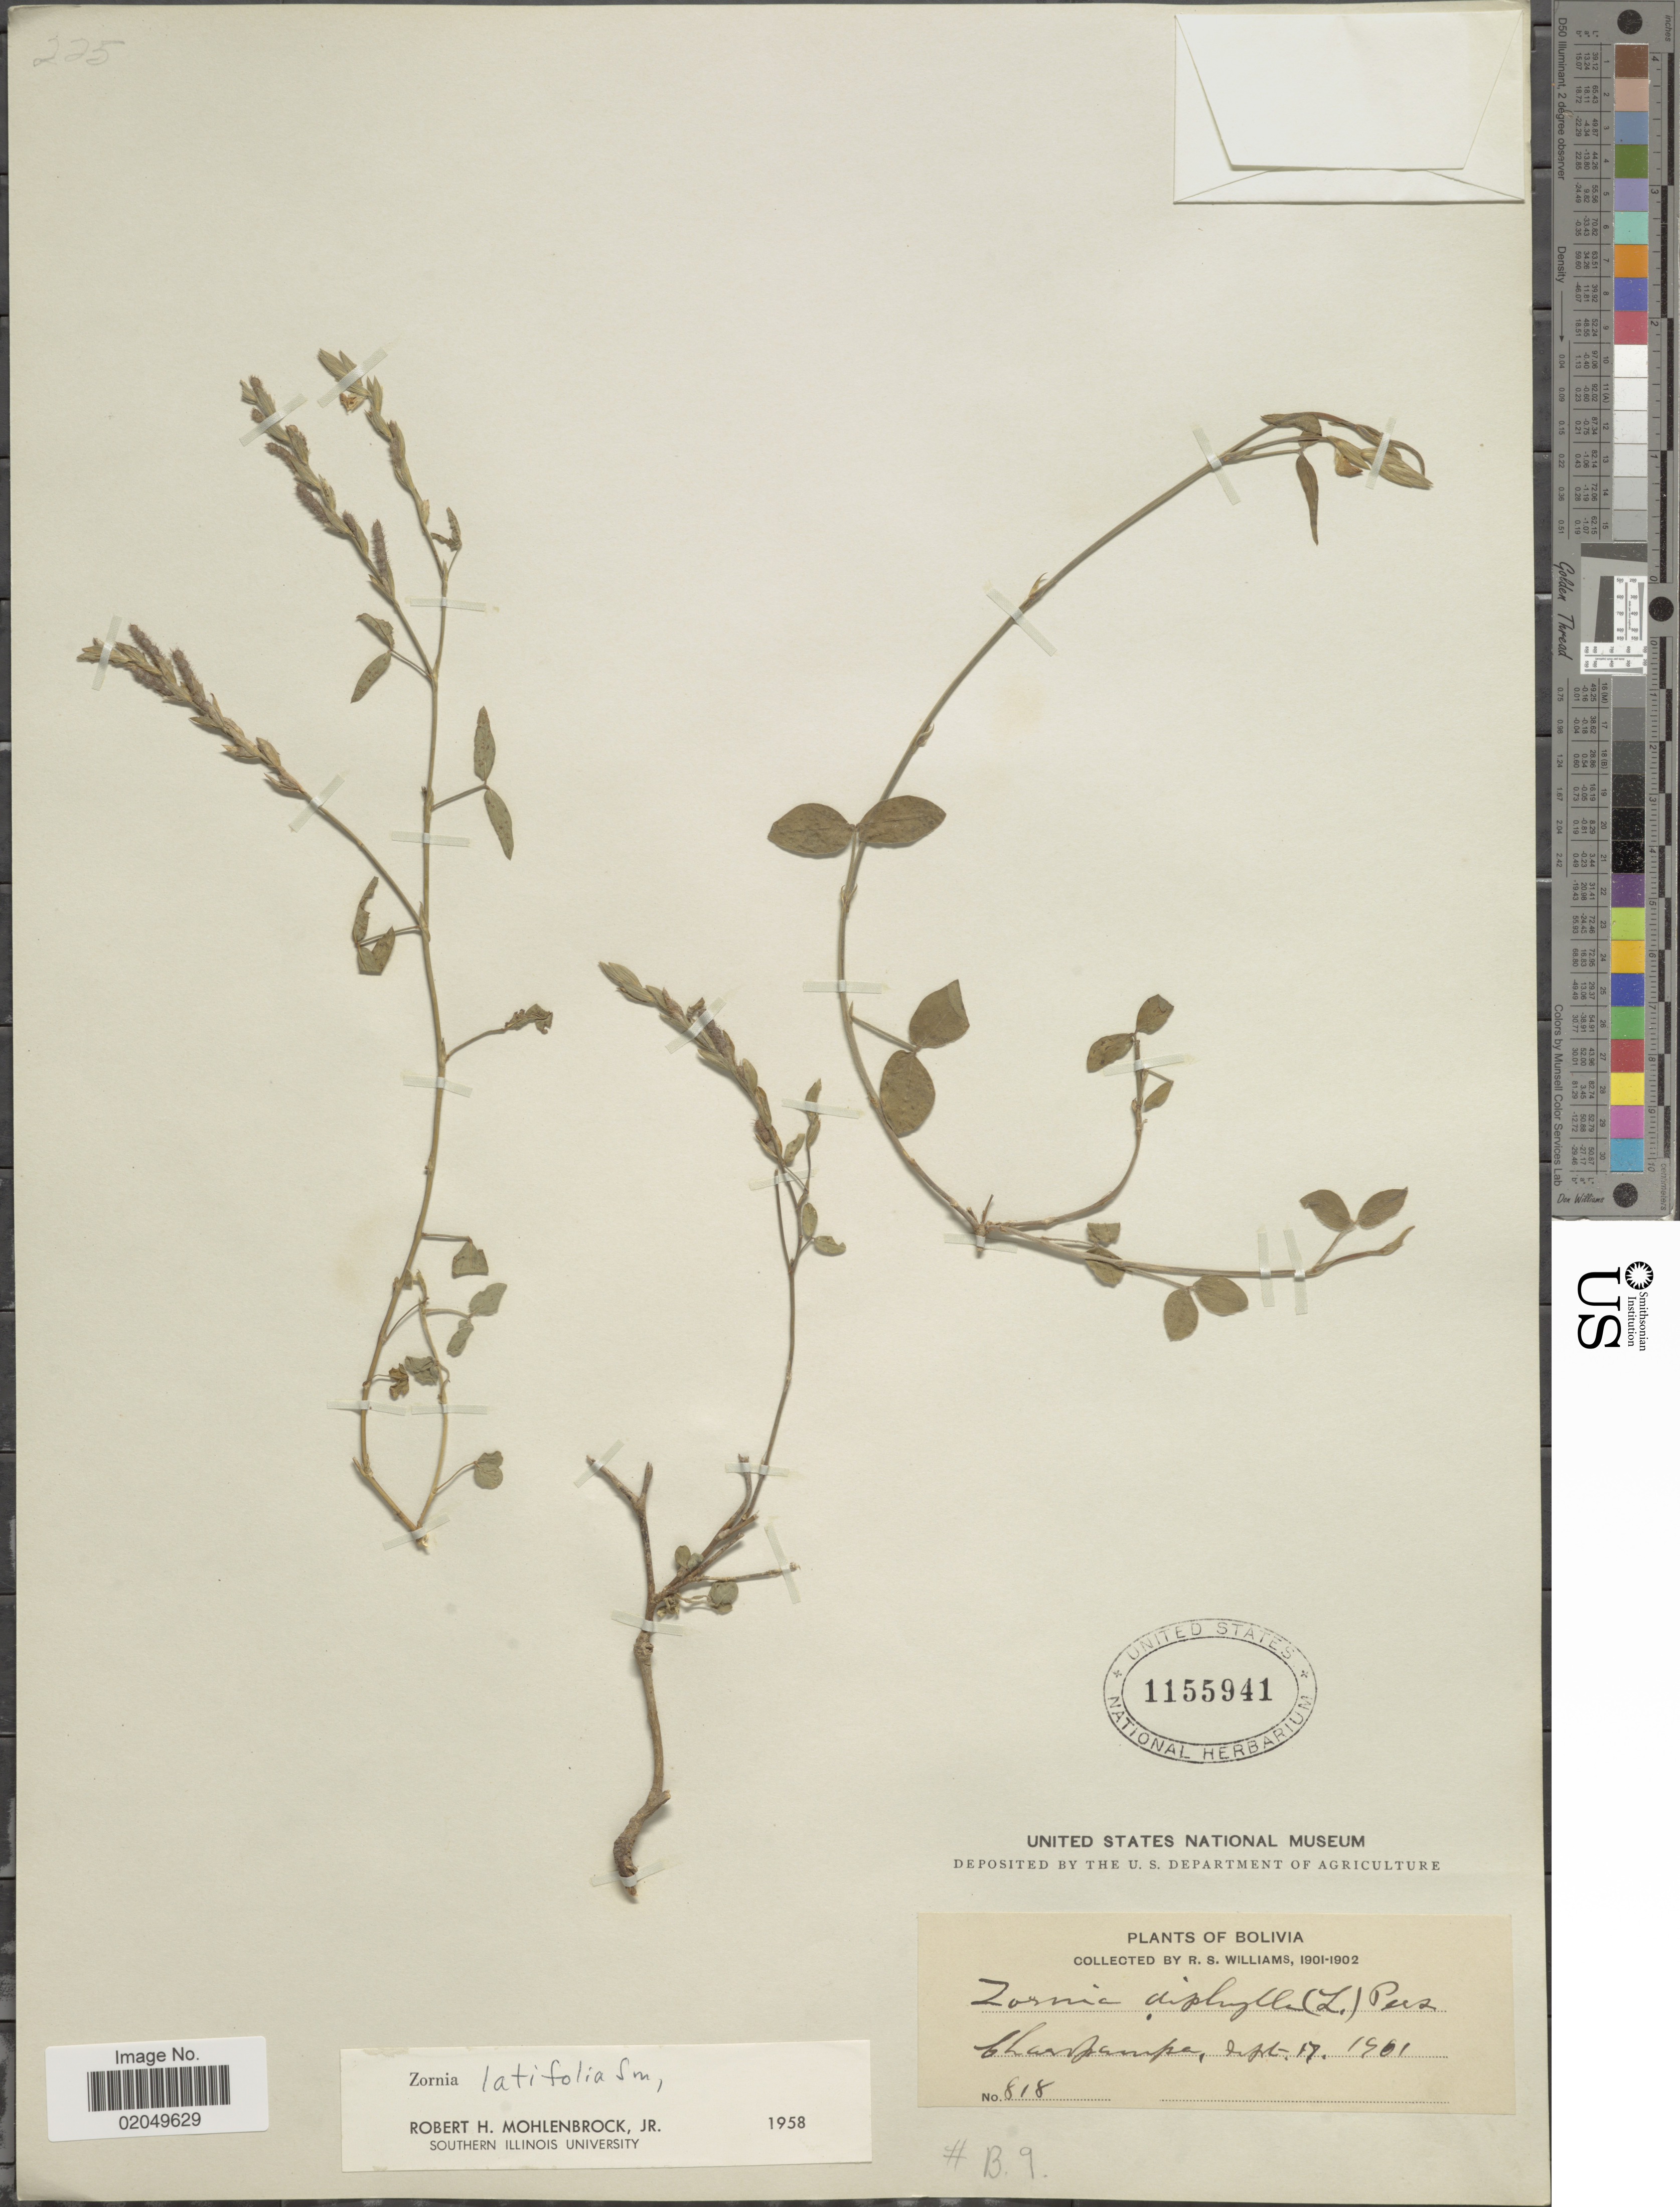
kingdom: Plantae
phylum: Tracheophyta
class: Magnoliopsida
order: Fabales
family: Fabaceae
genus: Zornia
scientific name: Zornia latifolia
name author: Sm.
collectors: R. S. Williams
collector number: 818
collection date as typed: Sep. 17, 1901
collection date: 1901-09-17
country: Bolivia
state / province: La Páz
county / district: Larecaja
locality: Charopampa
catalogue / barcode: US 1155941